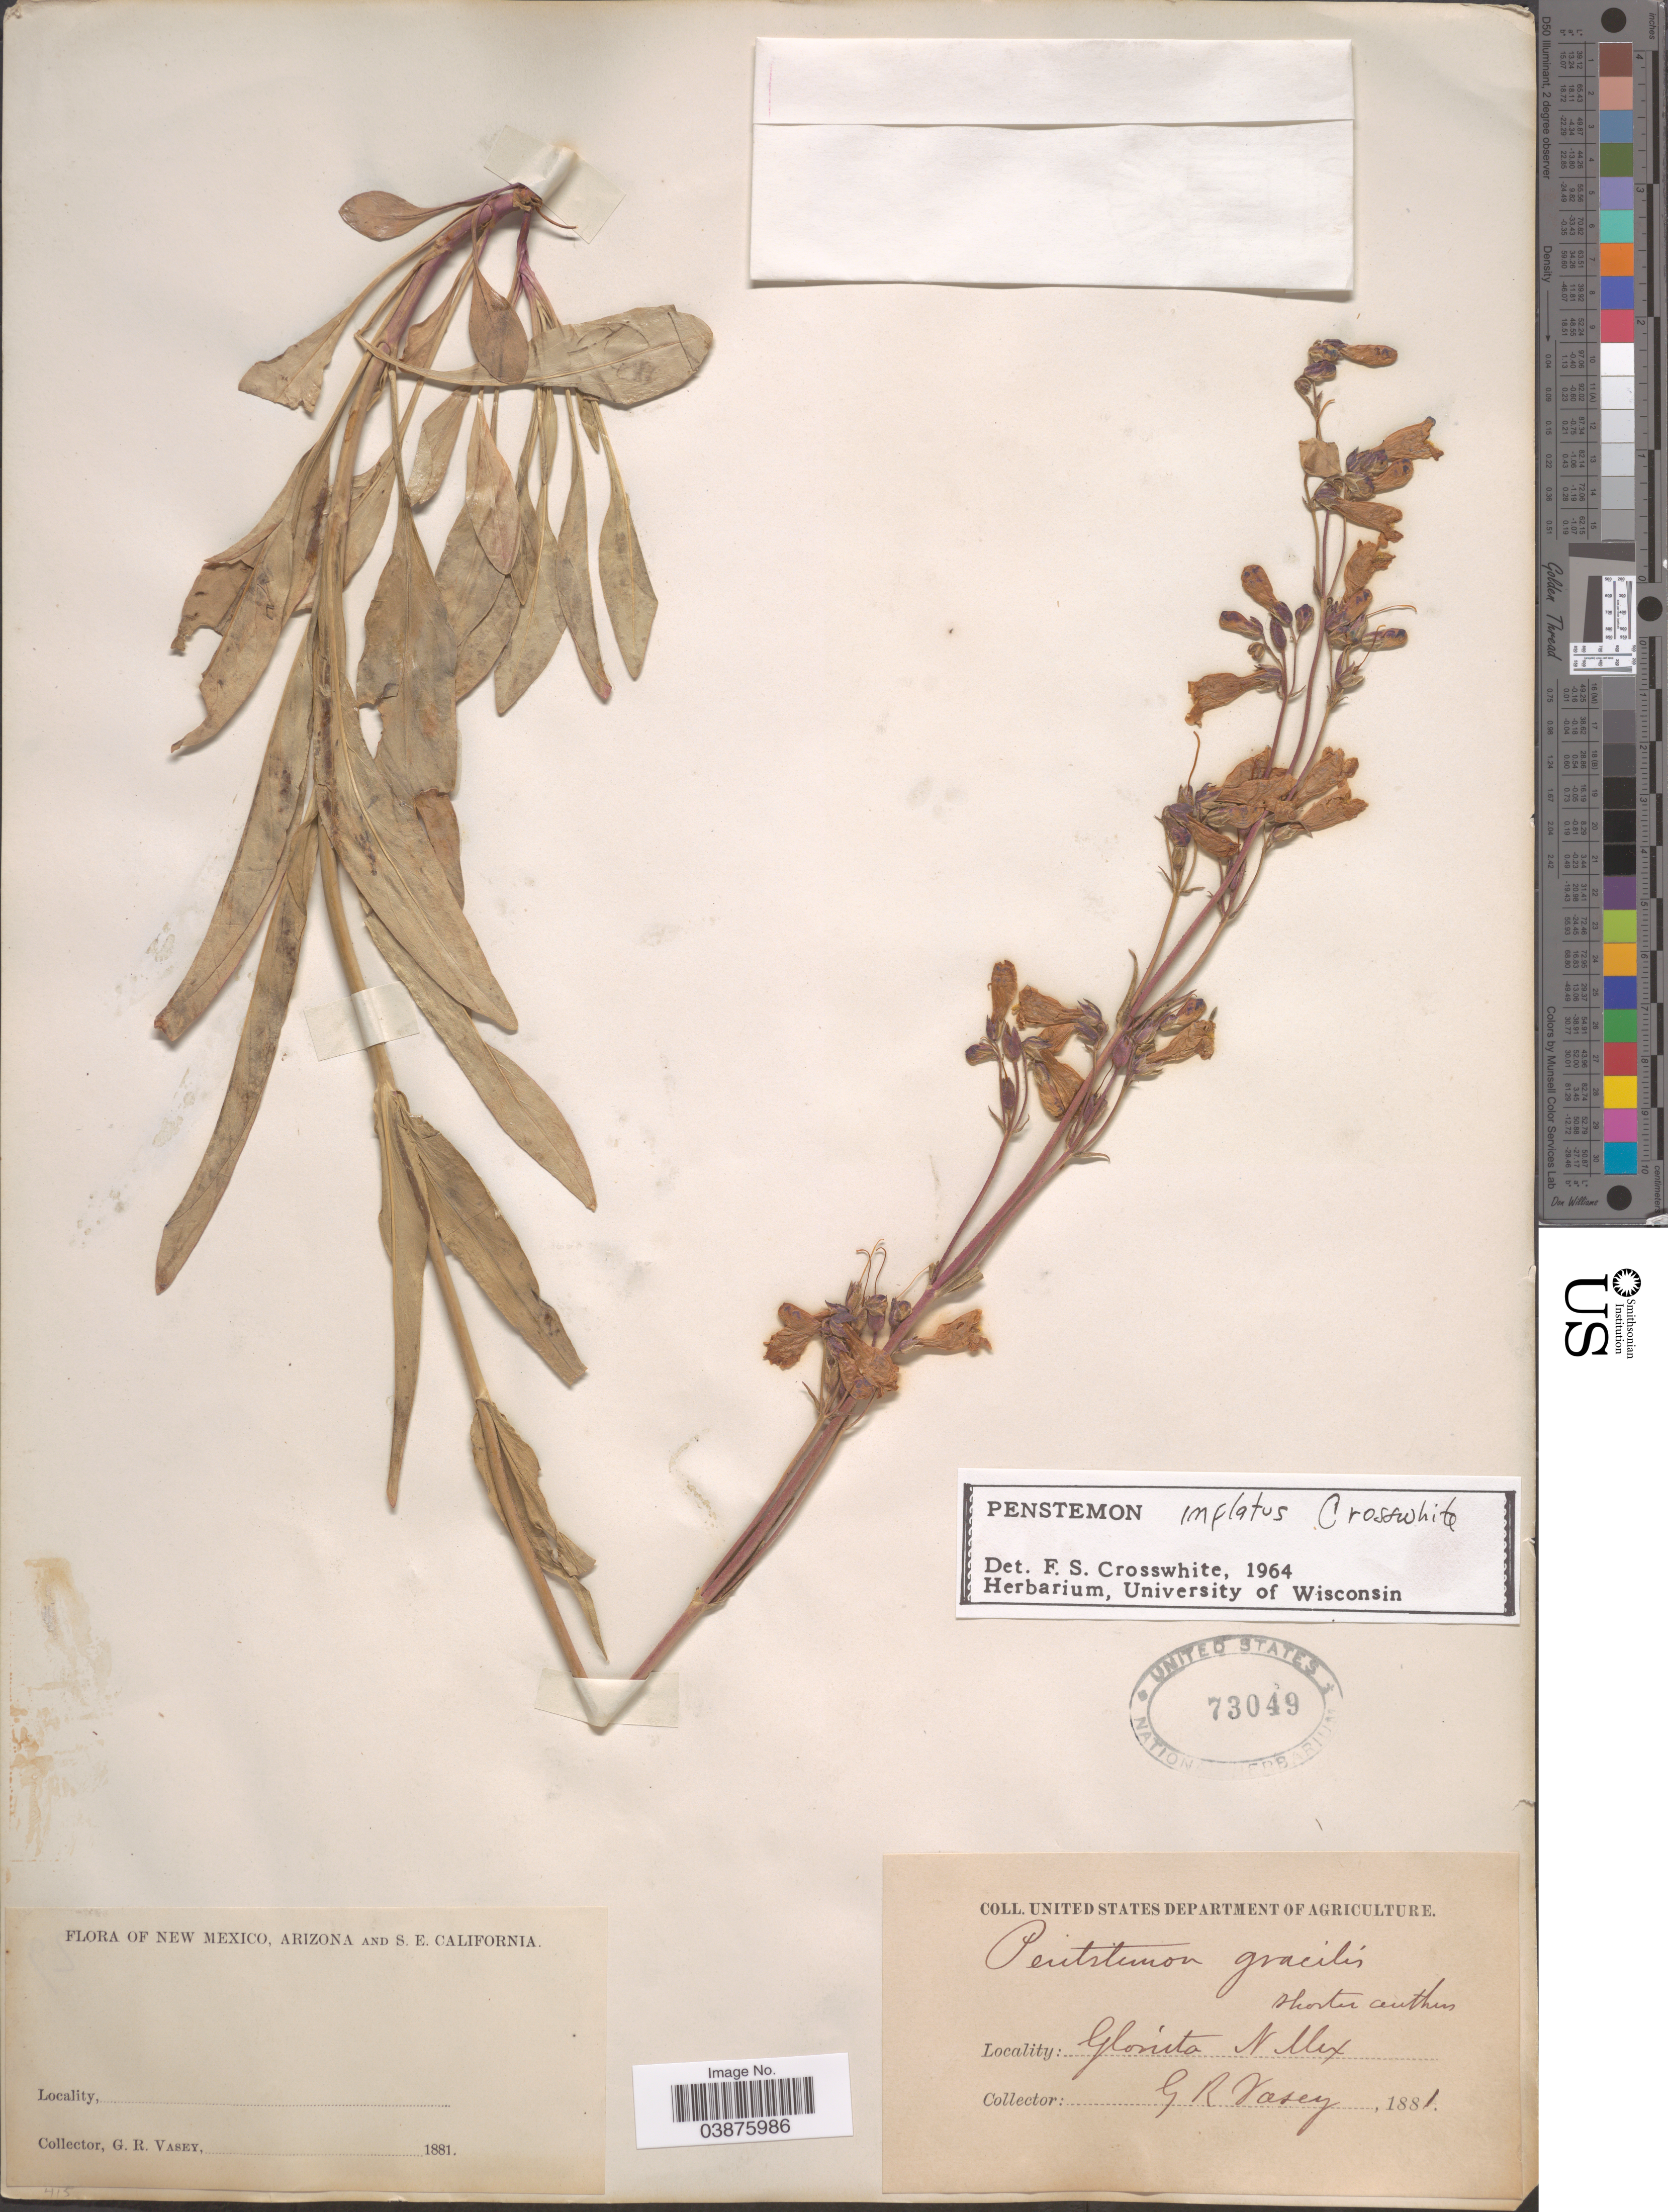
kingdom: Plantae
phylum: Tracheophyta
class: Magnoliopsida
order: Lamiales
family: Plantaginaceae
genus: Penstemon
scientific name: Penstemon inflatus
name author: Crosswh.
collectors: G. R. Vasey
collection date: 1881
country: United States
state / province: New Mexico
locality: Glorieta.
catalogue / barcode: US 73049